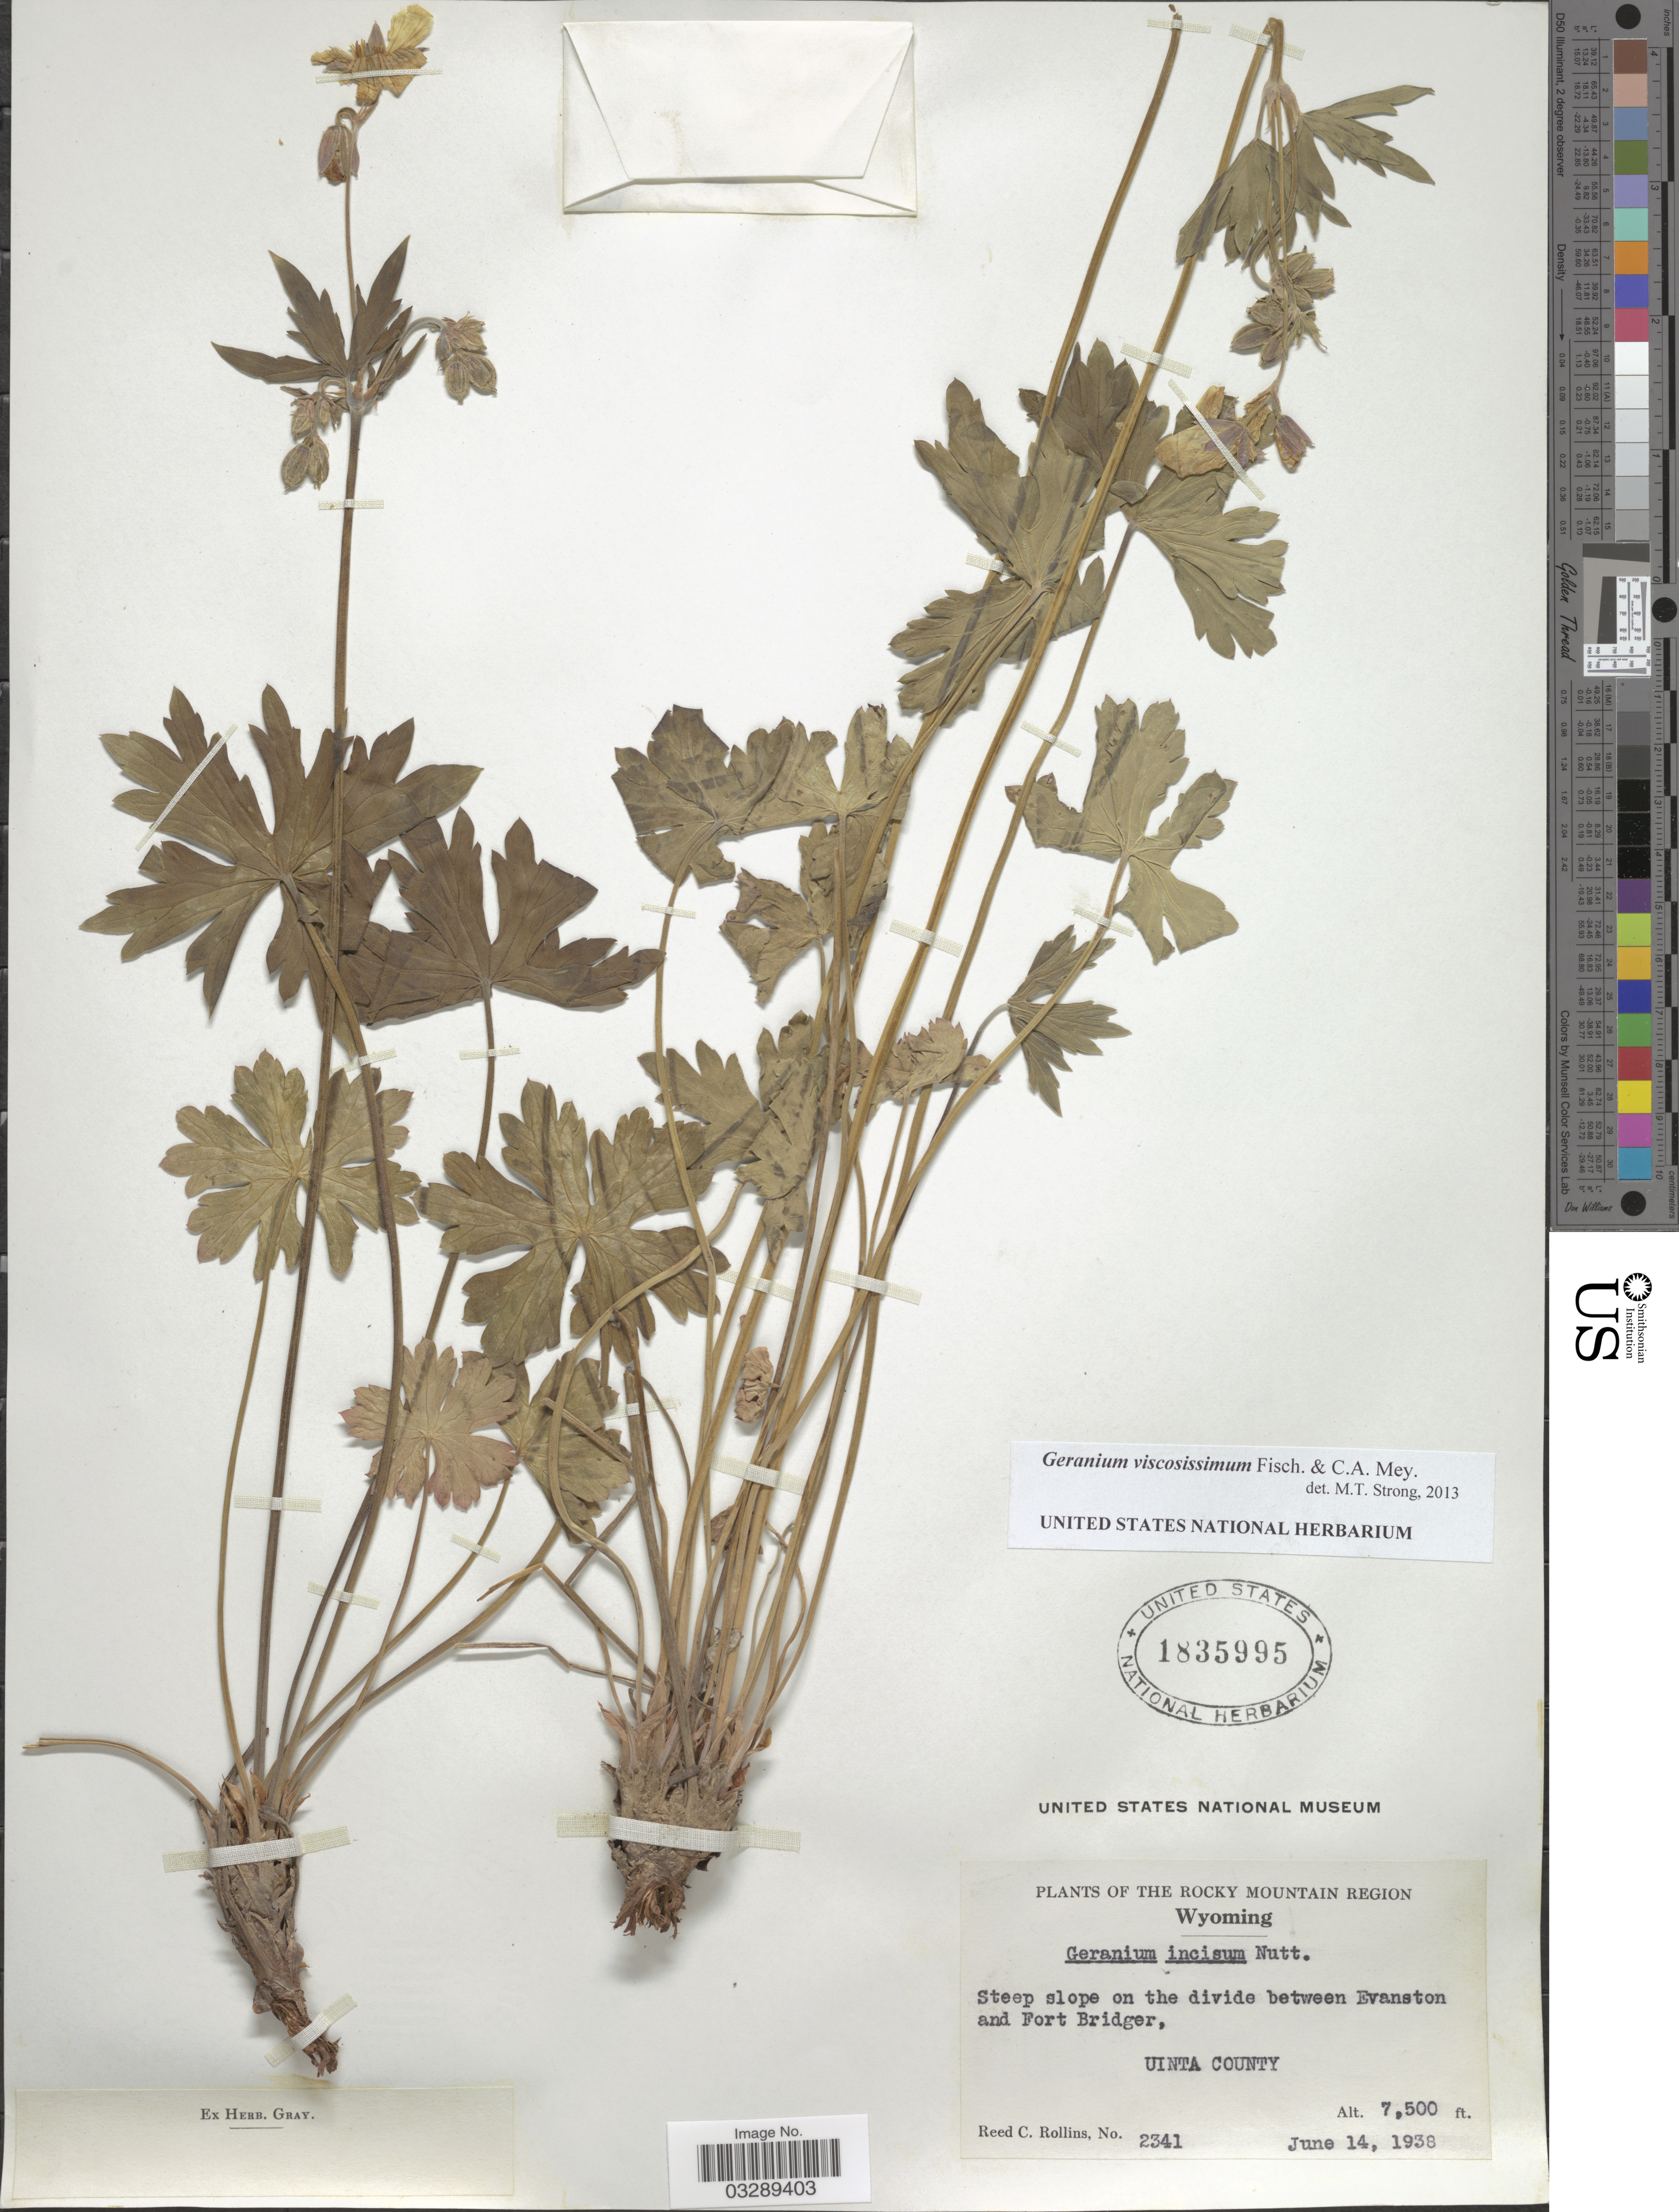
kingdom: Plantae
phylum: Tracheophyta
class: Magnoliopsida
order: Geraniales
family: Geraniaceae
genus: Geranium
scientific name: Geranium viscosissimum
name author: Fisch. & C.A. Mey.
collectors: R. C. Rollins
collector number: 2341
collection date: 1938-06-14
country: United States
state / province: Wyoming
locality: Steep slope on the divide between Evanston and Fort Bridger, Uinta County.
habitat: steep slope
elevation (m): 2286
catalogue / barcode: US 1835995